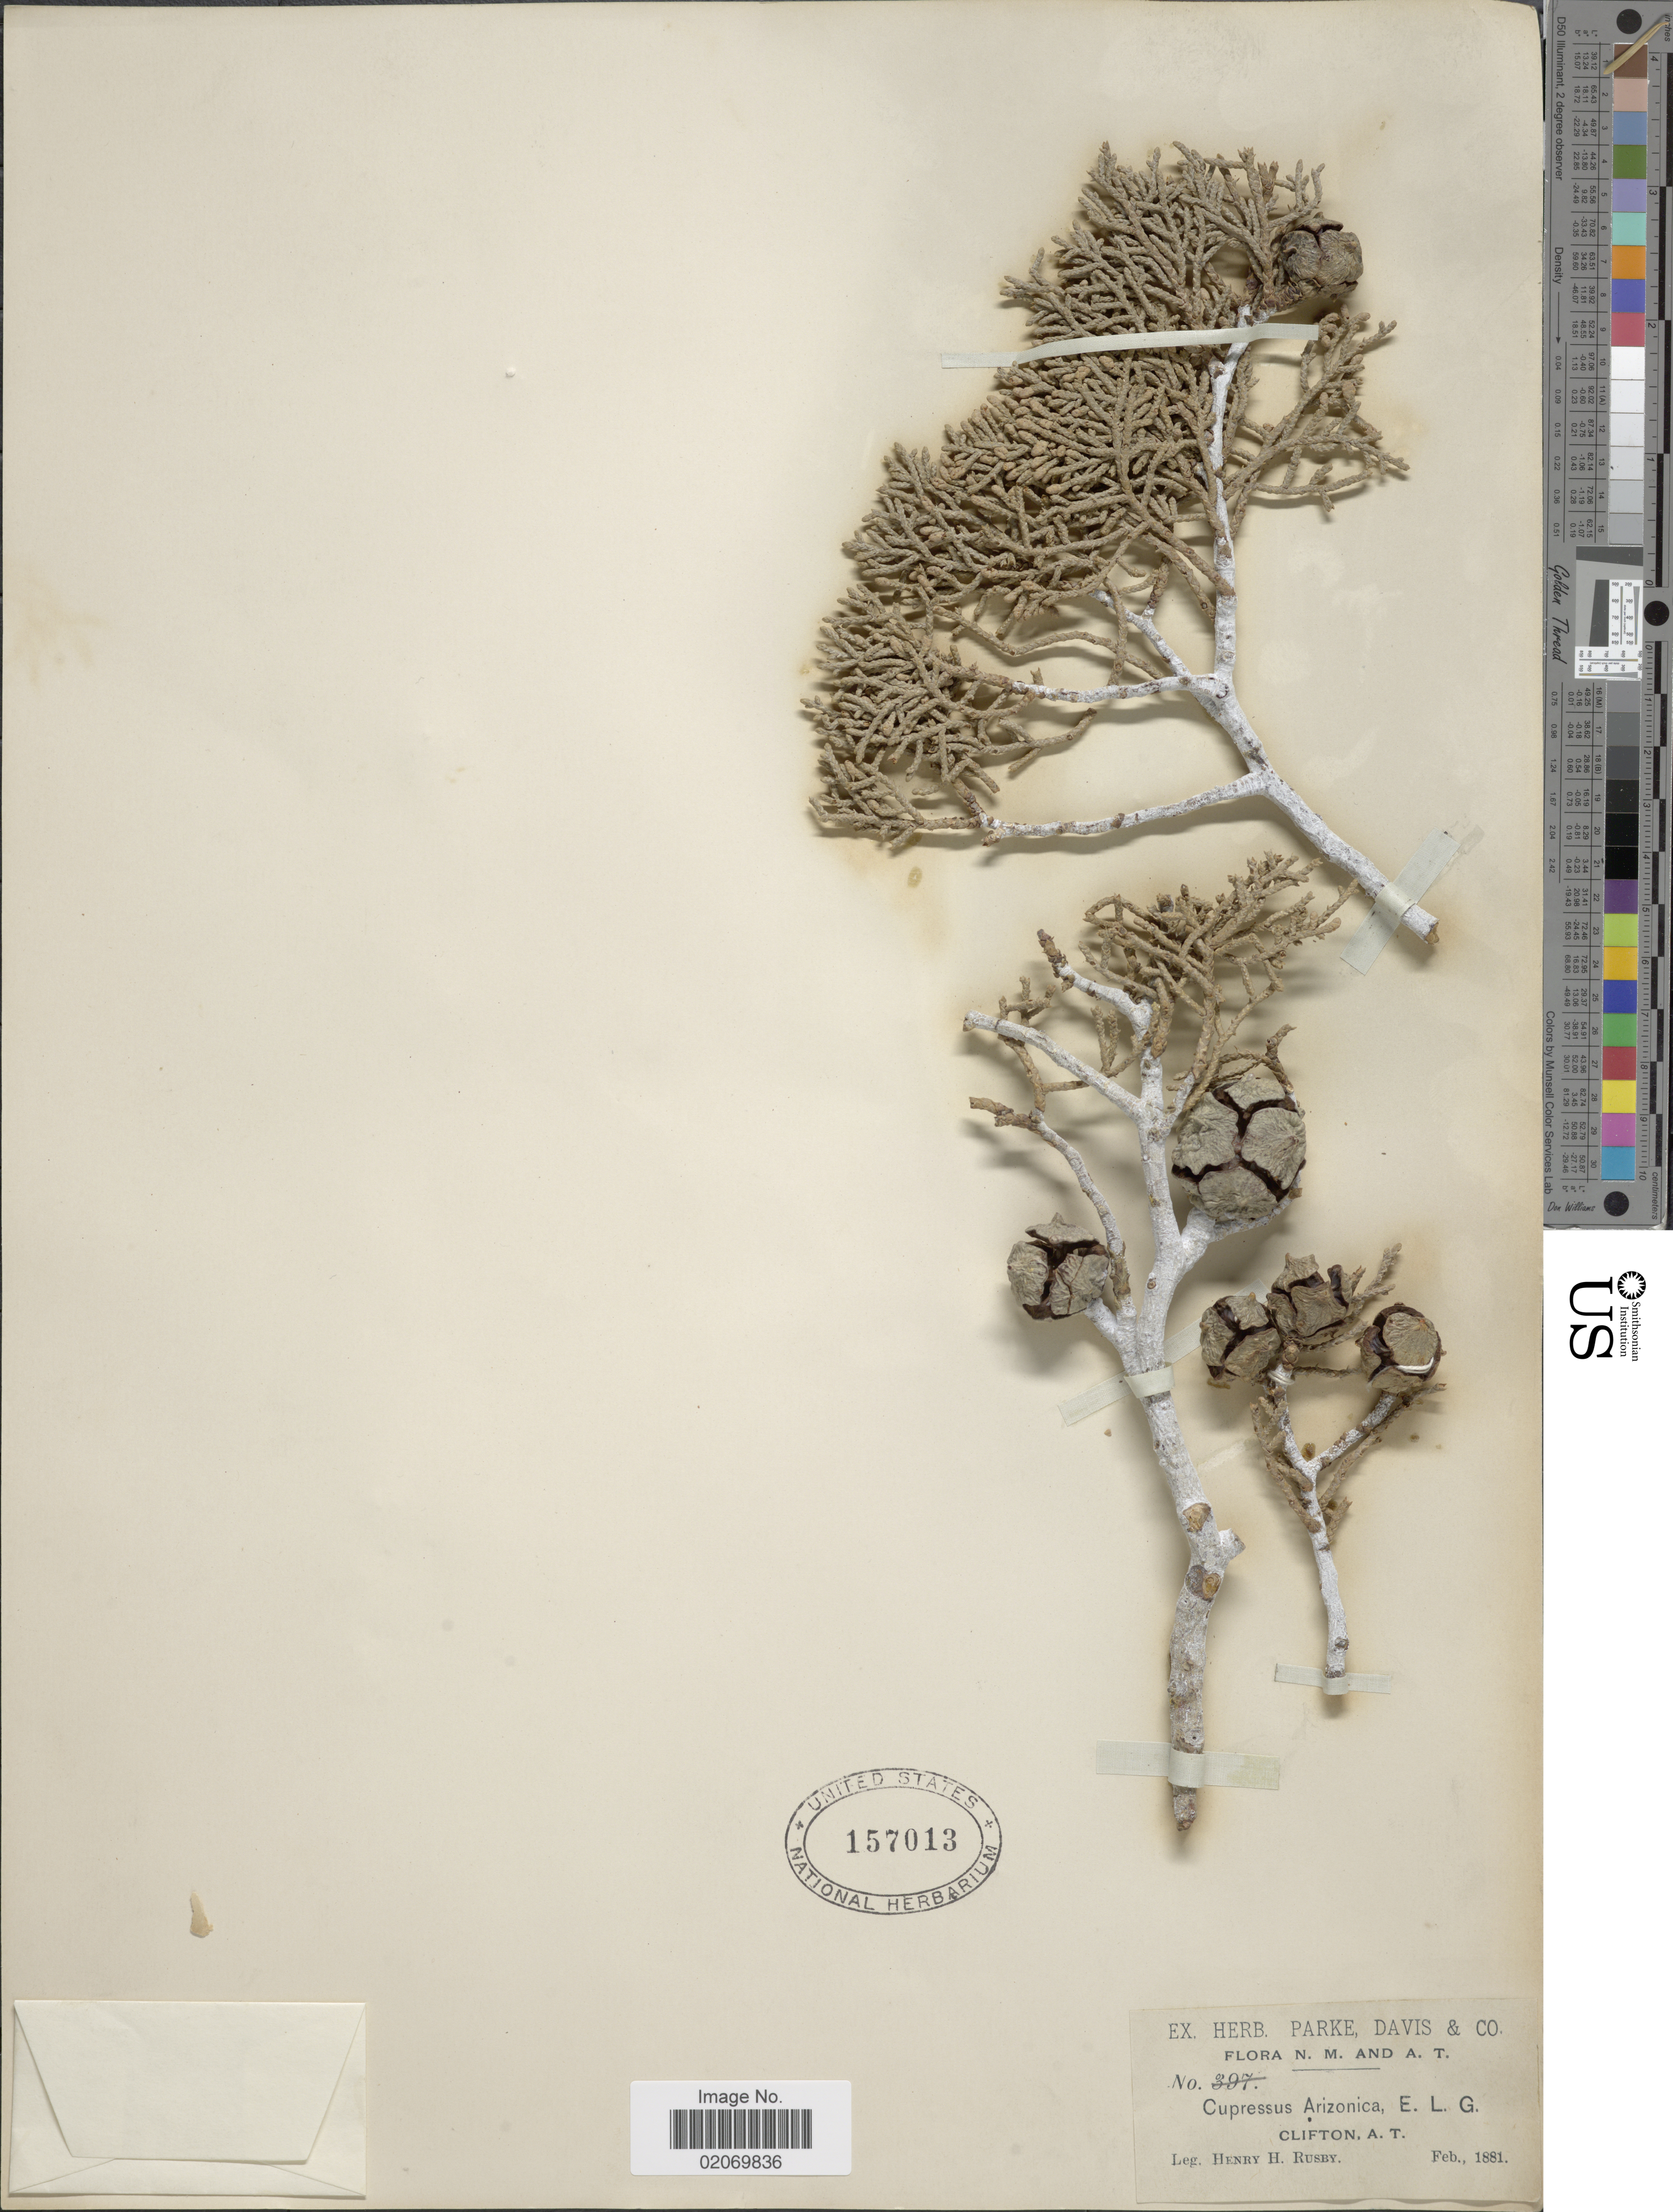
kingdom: Plantae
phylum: Tracheophyta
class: Pinopsida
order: Pinales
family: Cupressaceae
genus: Hesperocyparis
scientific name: Hesperocyparis arizonica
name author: (Greene) Bartel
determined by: (US) Smithsonian Institution - National Museum of Natural History - Department of Botany (UNITED STATES)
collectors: H. H. Rusby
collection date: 1881-02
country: United States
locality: N.M. and A. T. Clifton, A.T.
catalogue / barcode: US 157013